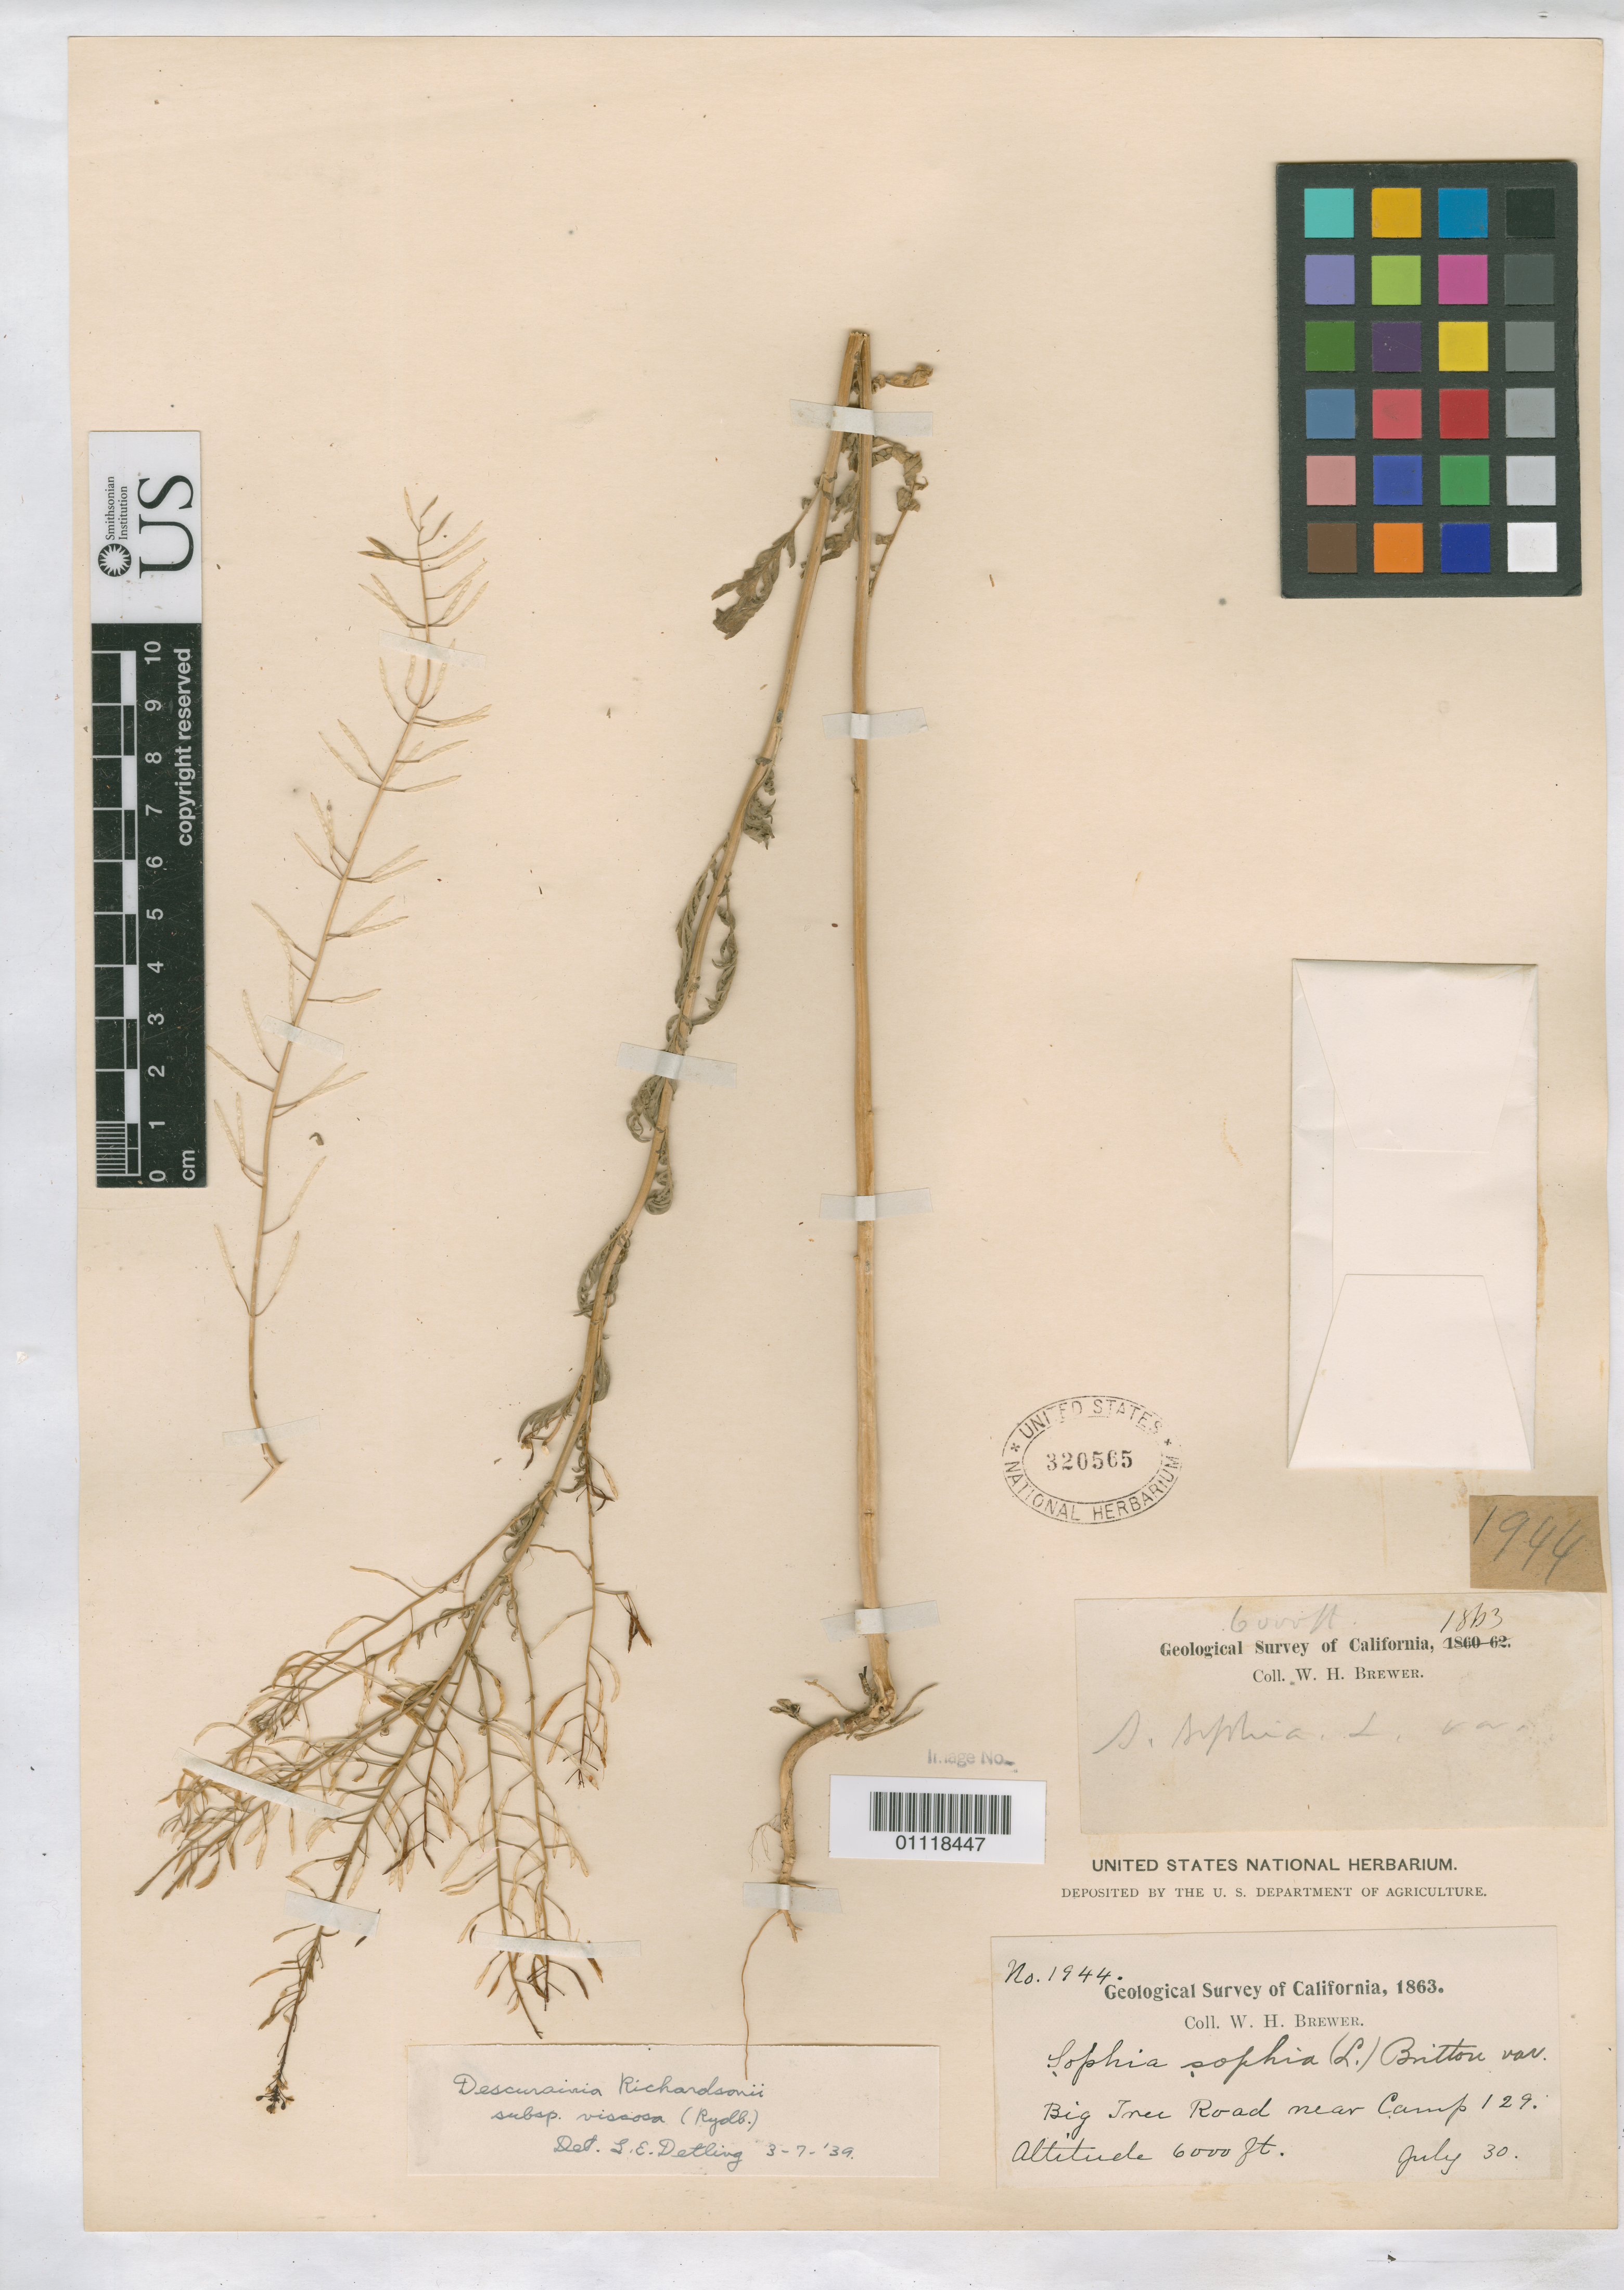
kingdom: Plantae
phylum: Tracheophyta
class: Magnoliopsida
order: Brassicales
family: Brassicaceae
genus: Descurainia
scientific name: Descurainia richardsonii subsp. viscosa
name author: (Rydb.) Detling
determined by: Detling, L. E.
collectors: W. H. Brewer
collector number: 1944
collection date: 1863-07-30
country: United States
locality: Big Tree Road near Camp 129.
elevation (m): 1829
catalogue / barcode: US 320565